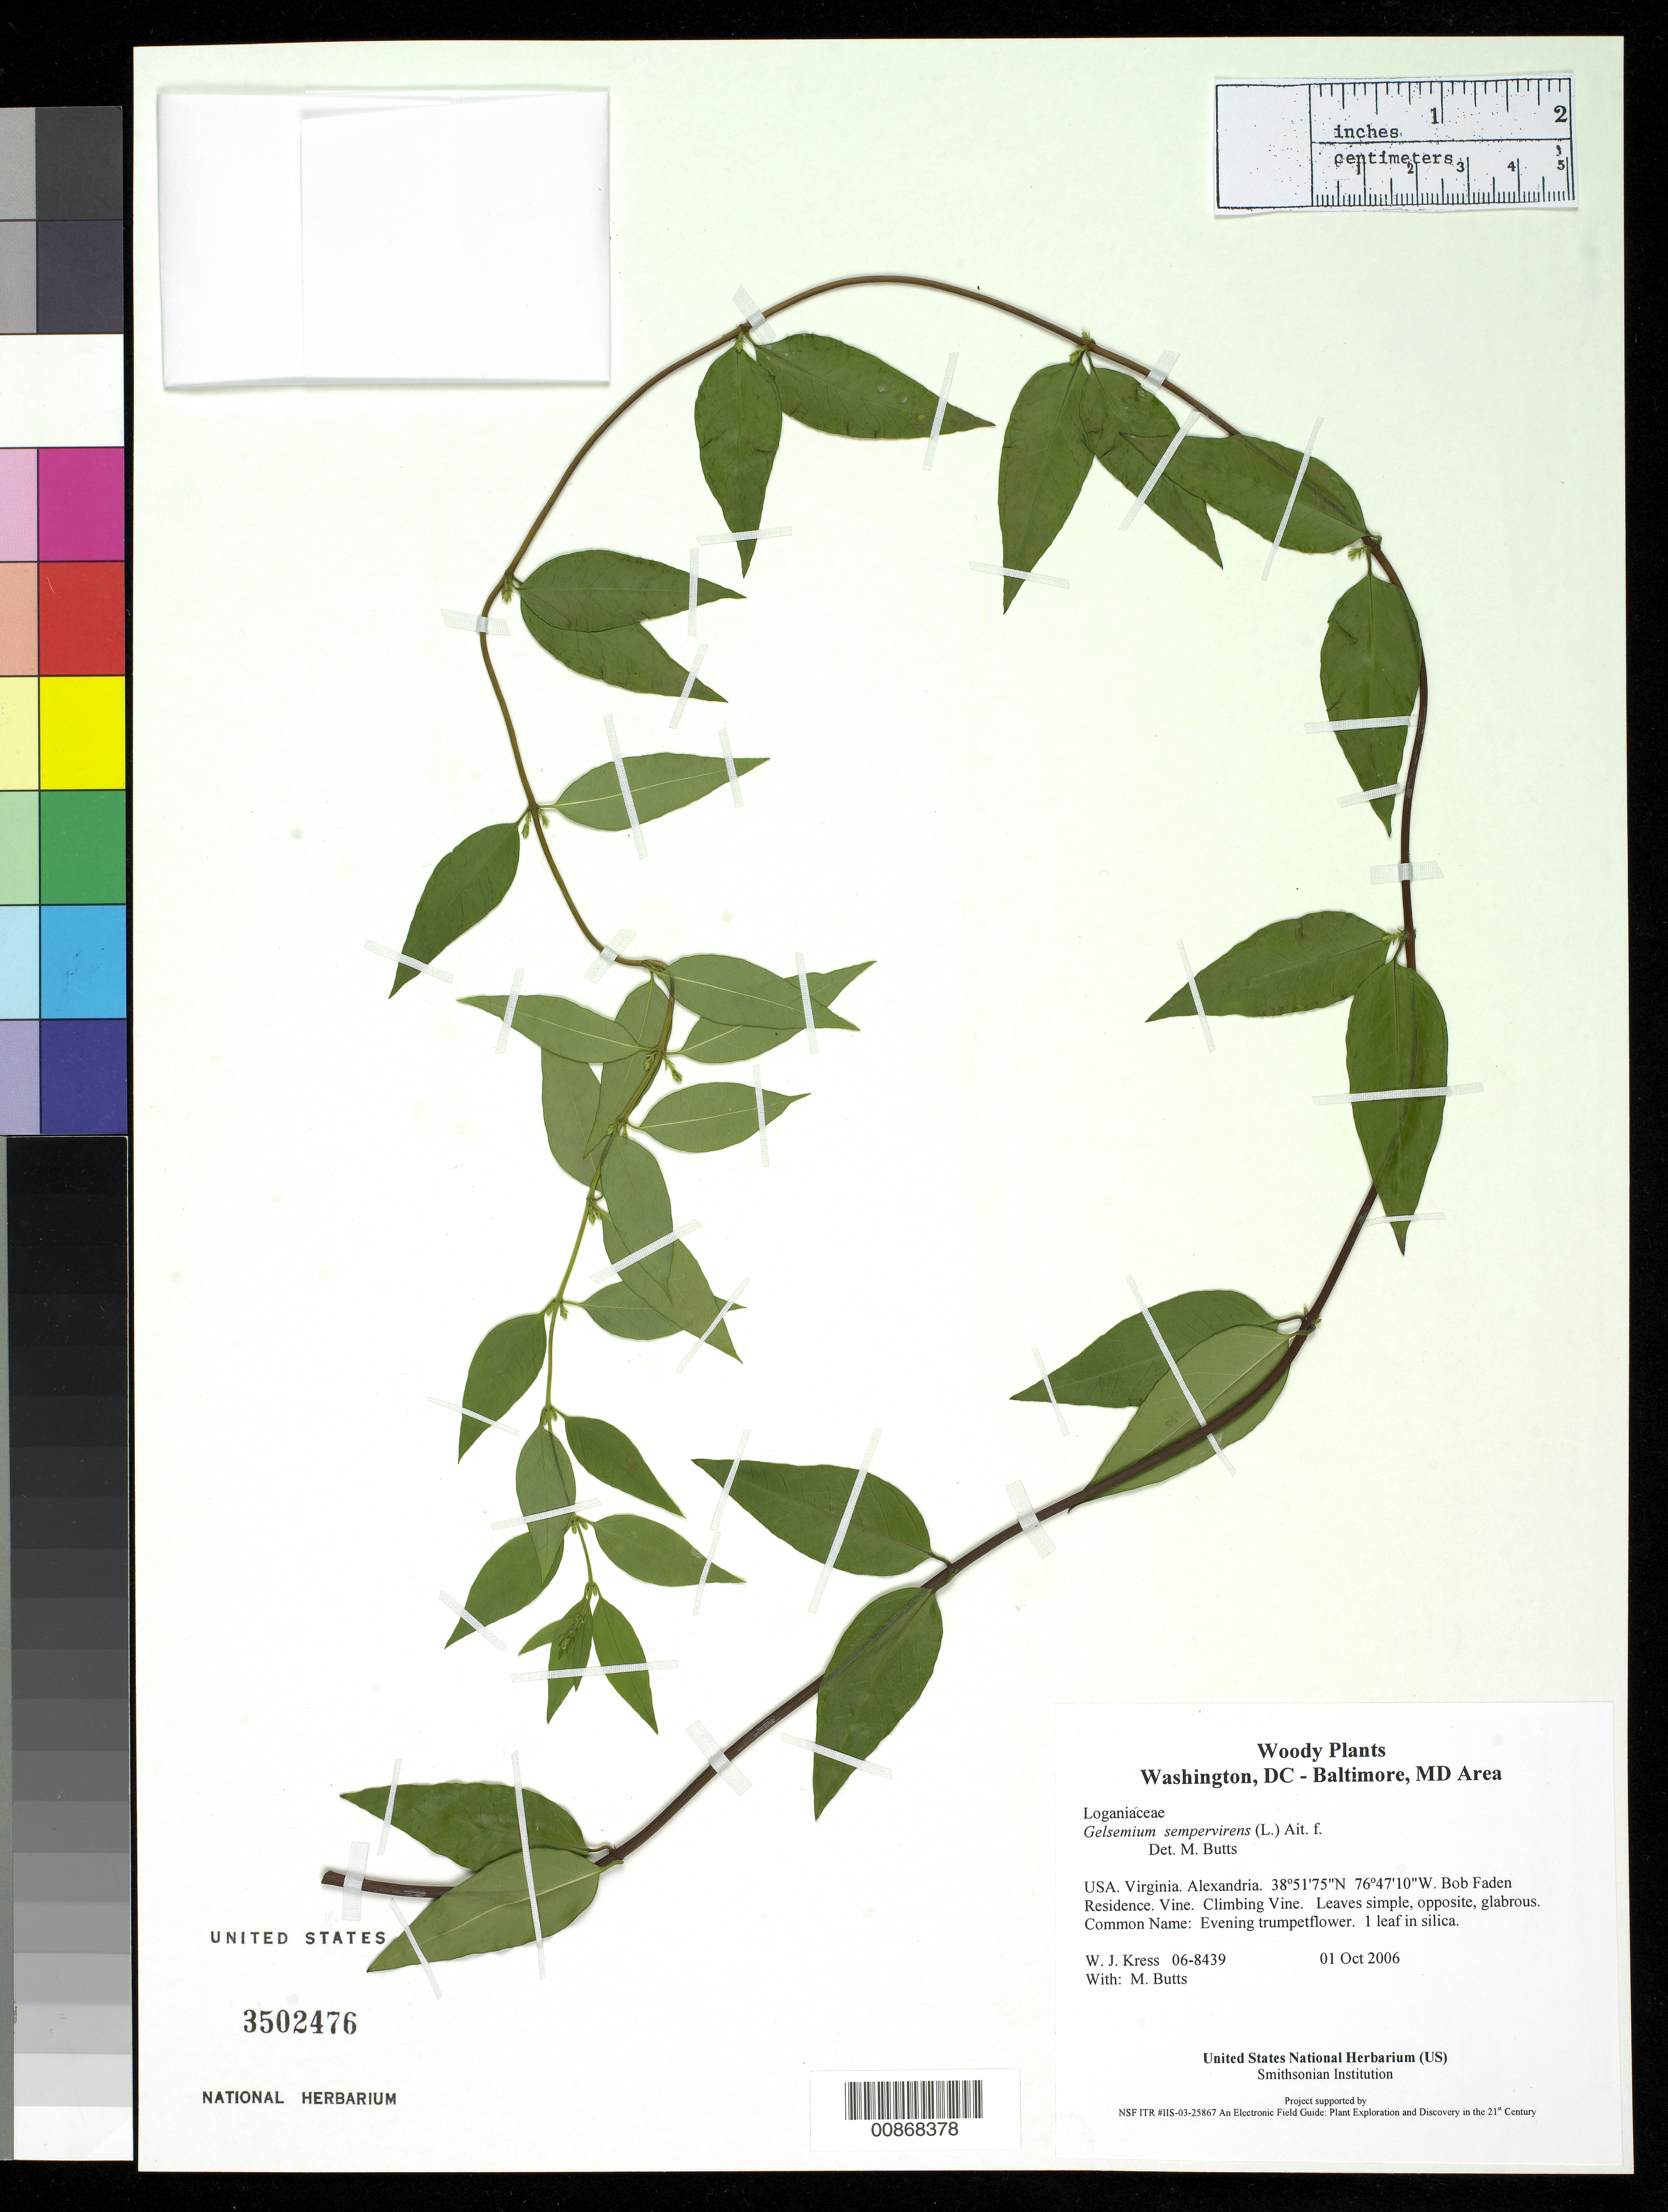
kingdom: Plantae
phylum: Tracheophyta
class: Magnoliopsida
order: Gentianales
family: Gelsemiaceae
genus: Gelsemium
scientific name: Gelsemium sempervirens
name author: (L.) J. St.-Hil.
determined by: Butts, M. B.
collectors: W. J. Kress & M. B. Butts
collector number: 06-8439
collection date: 2006-10-01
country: United States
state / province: Virginia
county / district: City of Alexandria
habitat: Bob Faden Residence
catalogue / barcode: US 3502476